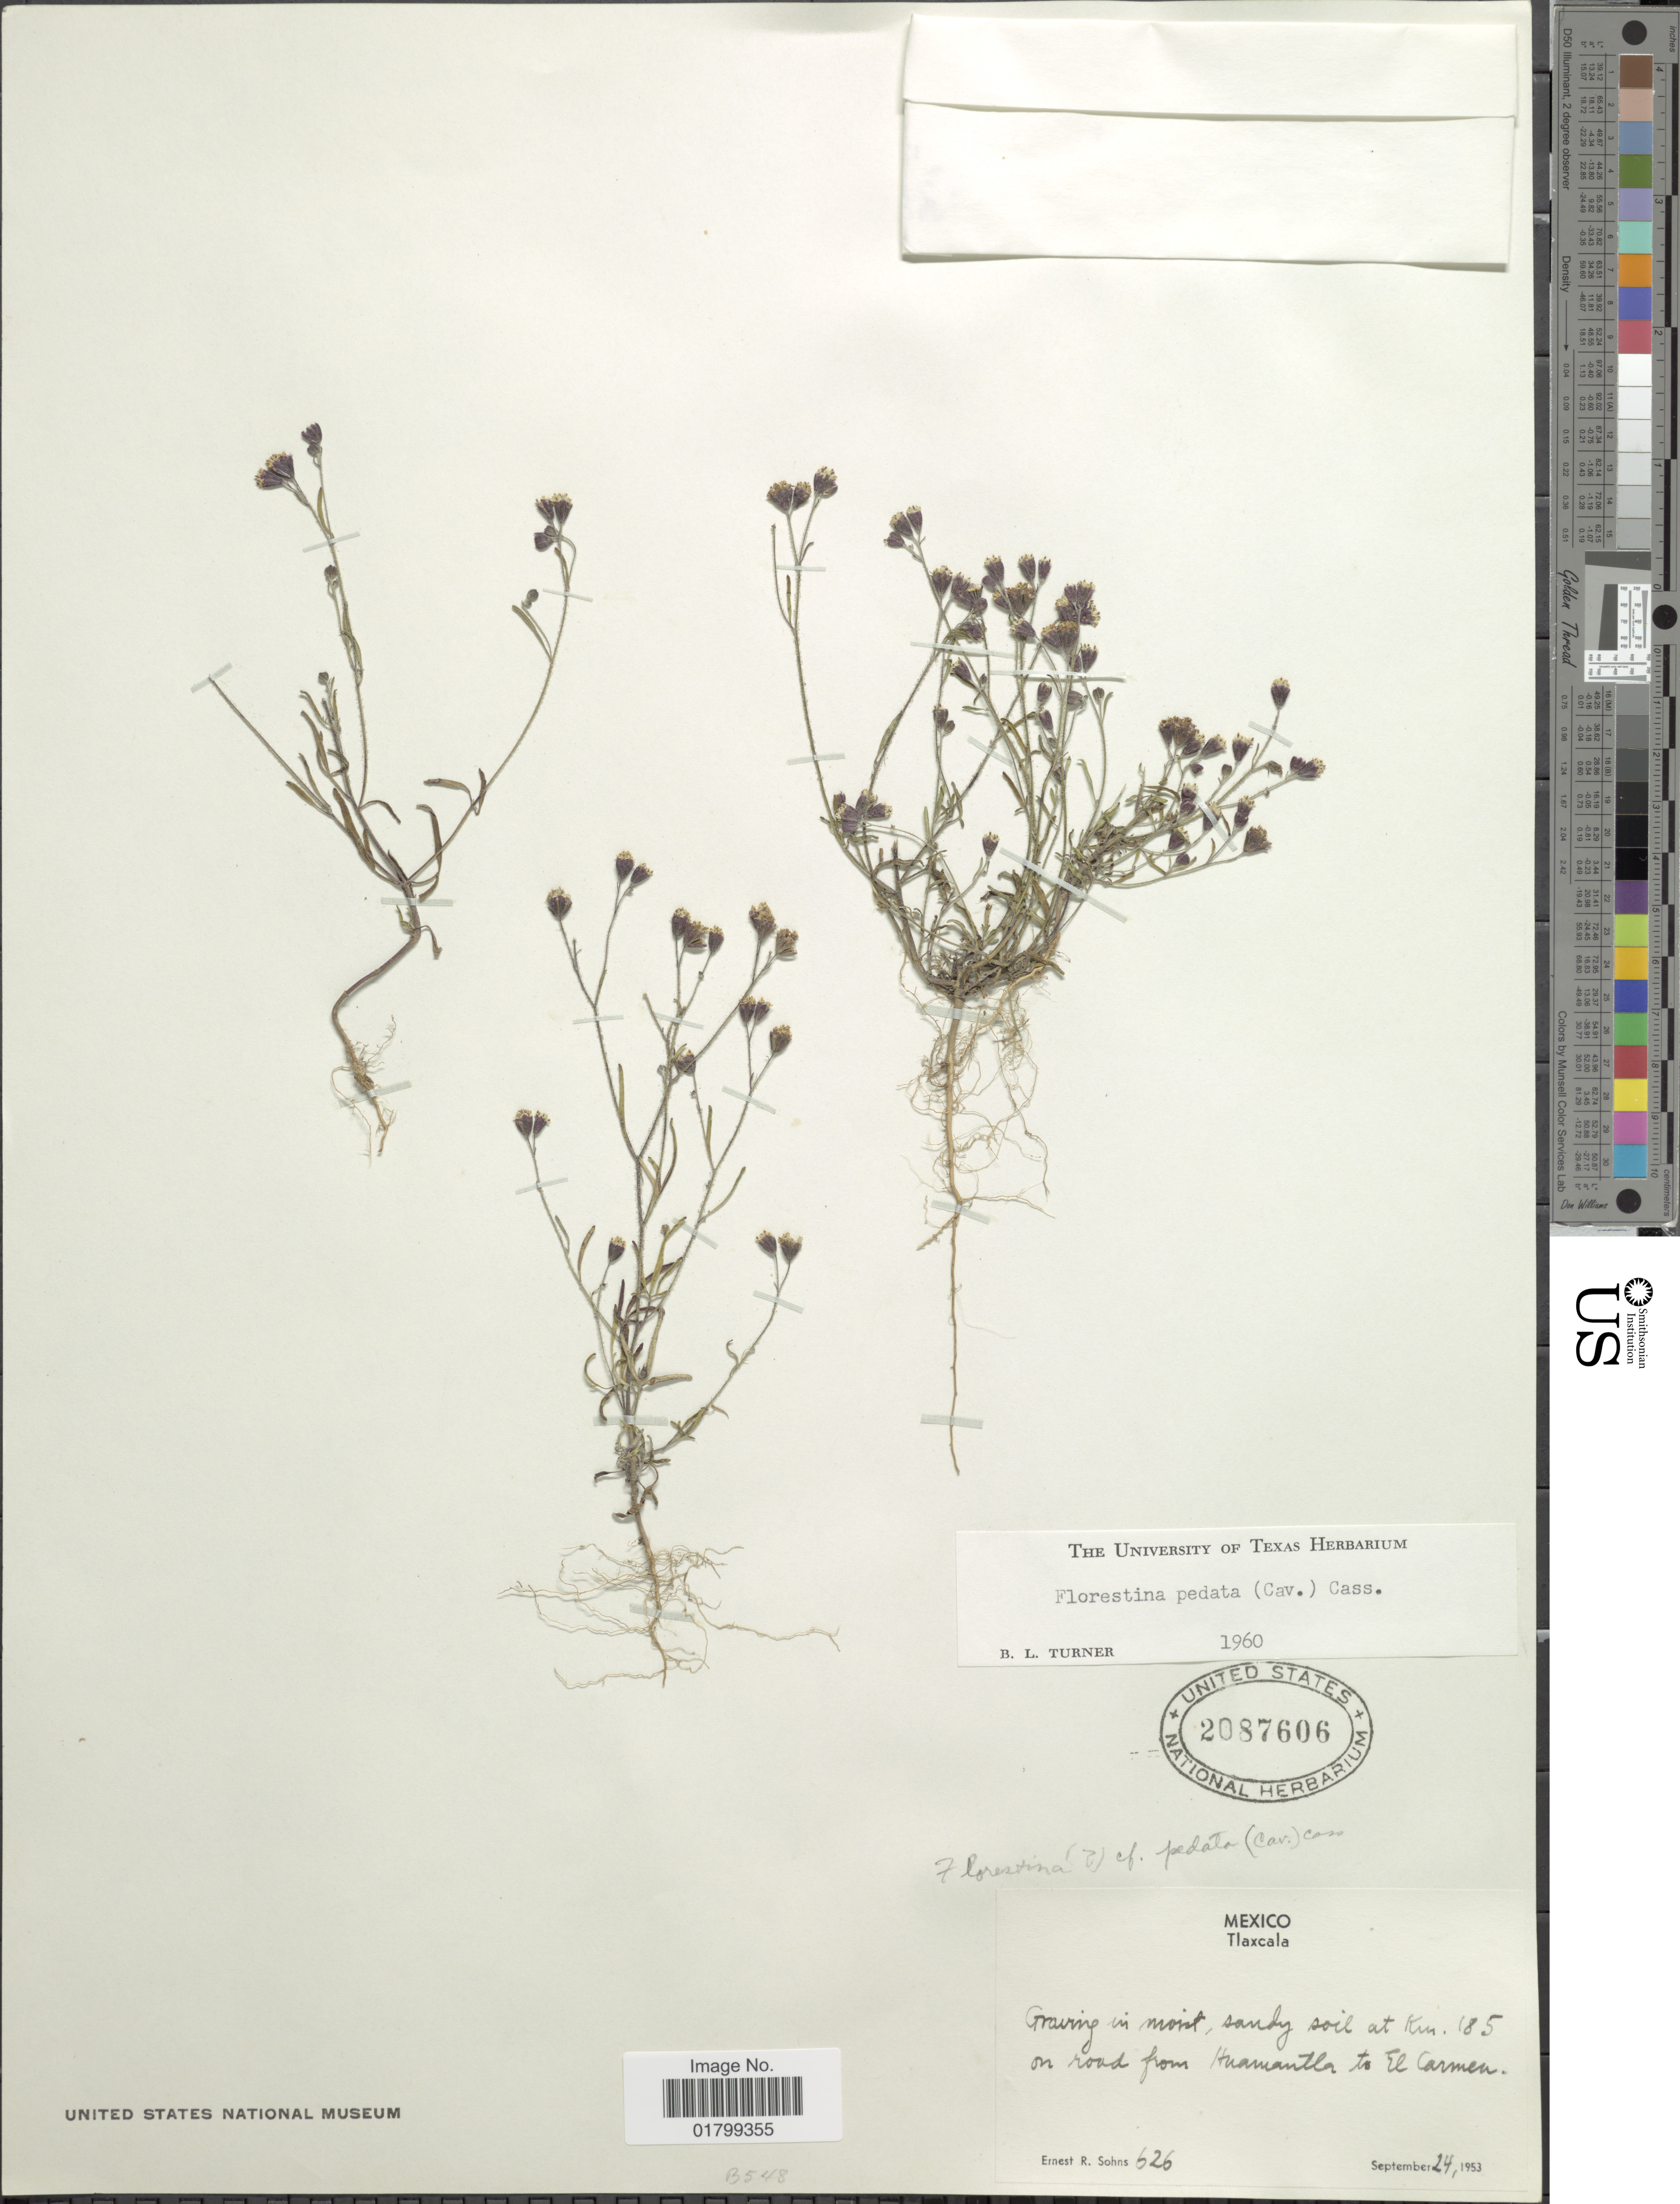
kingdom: Plantae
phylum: Tracheophyta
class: Magnoliopsida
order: Asterales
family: Asteraceae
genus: Florestina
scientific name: Florestina pedata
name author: (Cav.) Cass.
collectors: E. R. Sohns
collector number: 626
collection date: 1953-09-24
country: Mexico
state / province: Tlaxcala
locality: At km 185 on road from Huamantla to El Carmen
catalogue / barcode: US 2087606